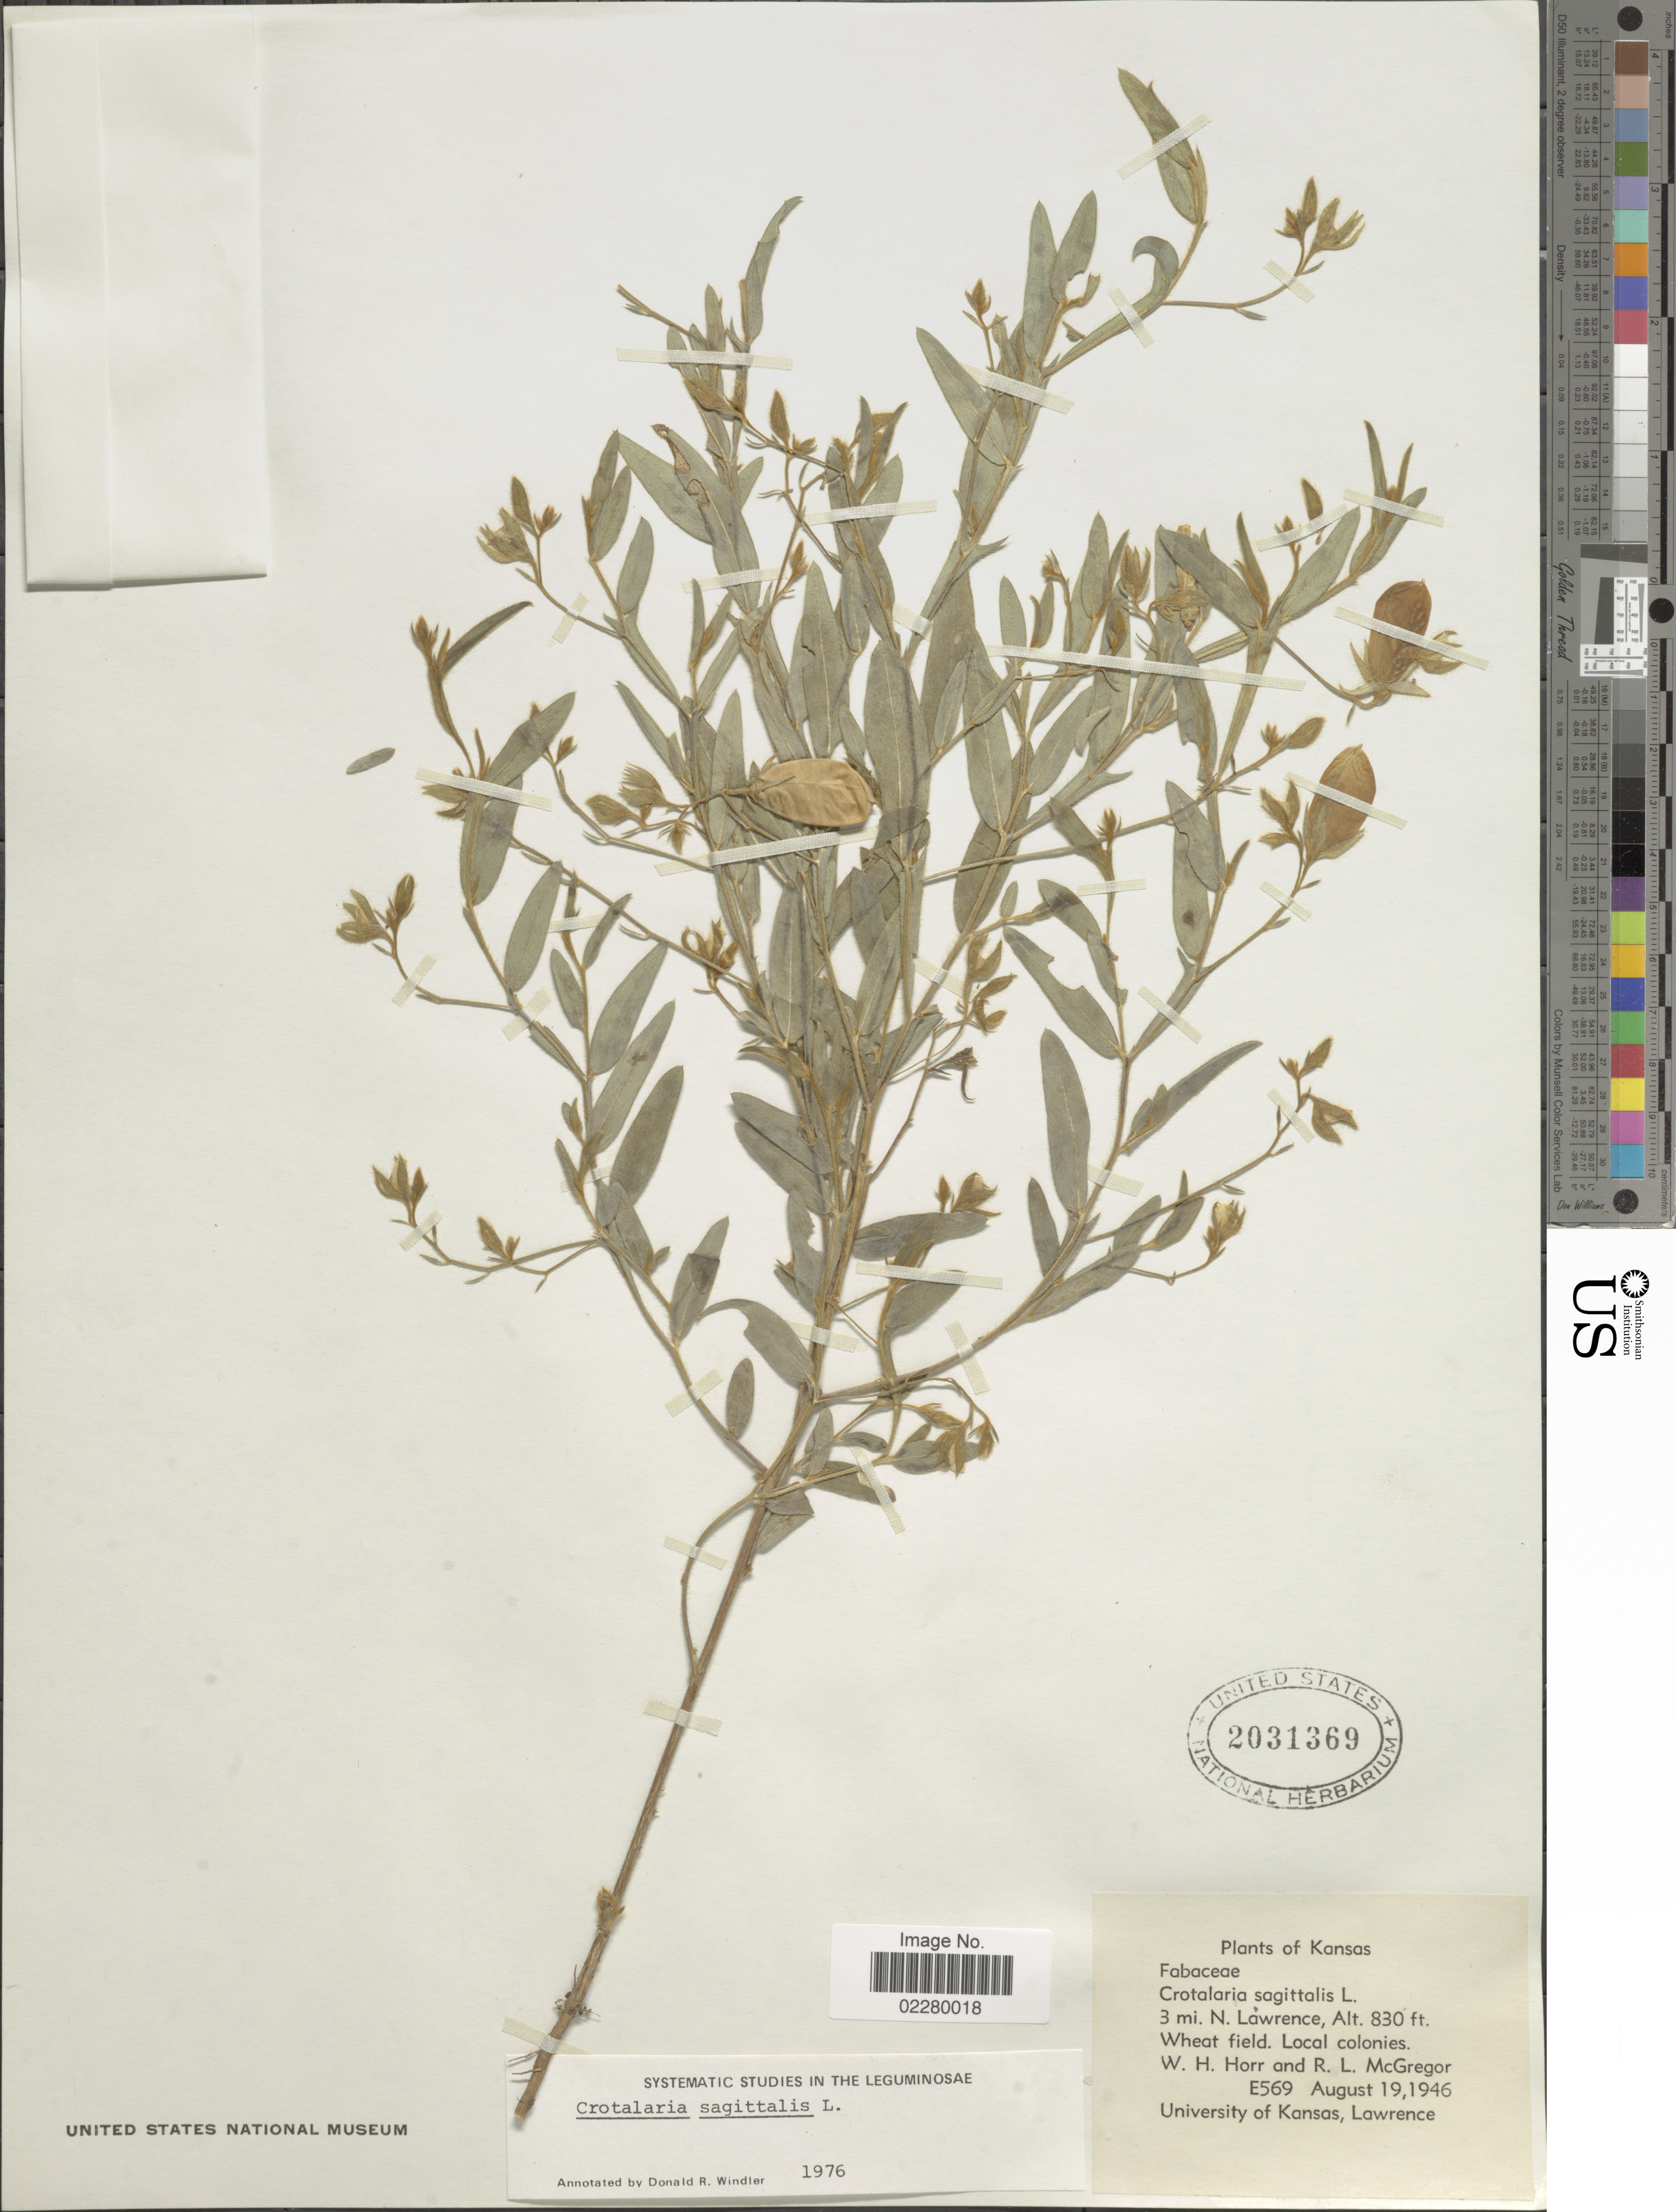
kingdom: Plantae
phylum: Tracheophyta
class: Magnoliopsida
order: Fabales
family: Fabaceae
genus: Crotalaria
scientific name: Crotalaria sagittalis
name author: L.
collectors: W. H. Horr & R. McGregor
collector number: E569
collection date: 1946-08-19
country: United States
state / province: Kansas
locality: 3 mi. N. Lawrence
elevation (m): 253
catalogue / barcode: US 2031369